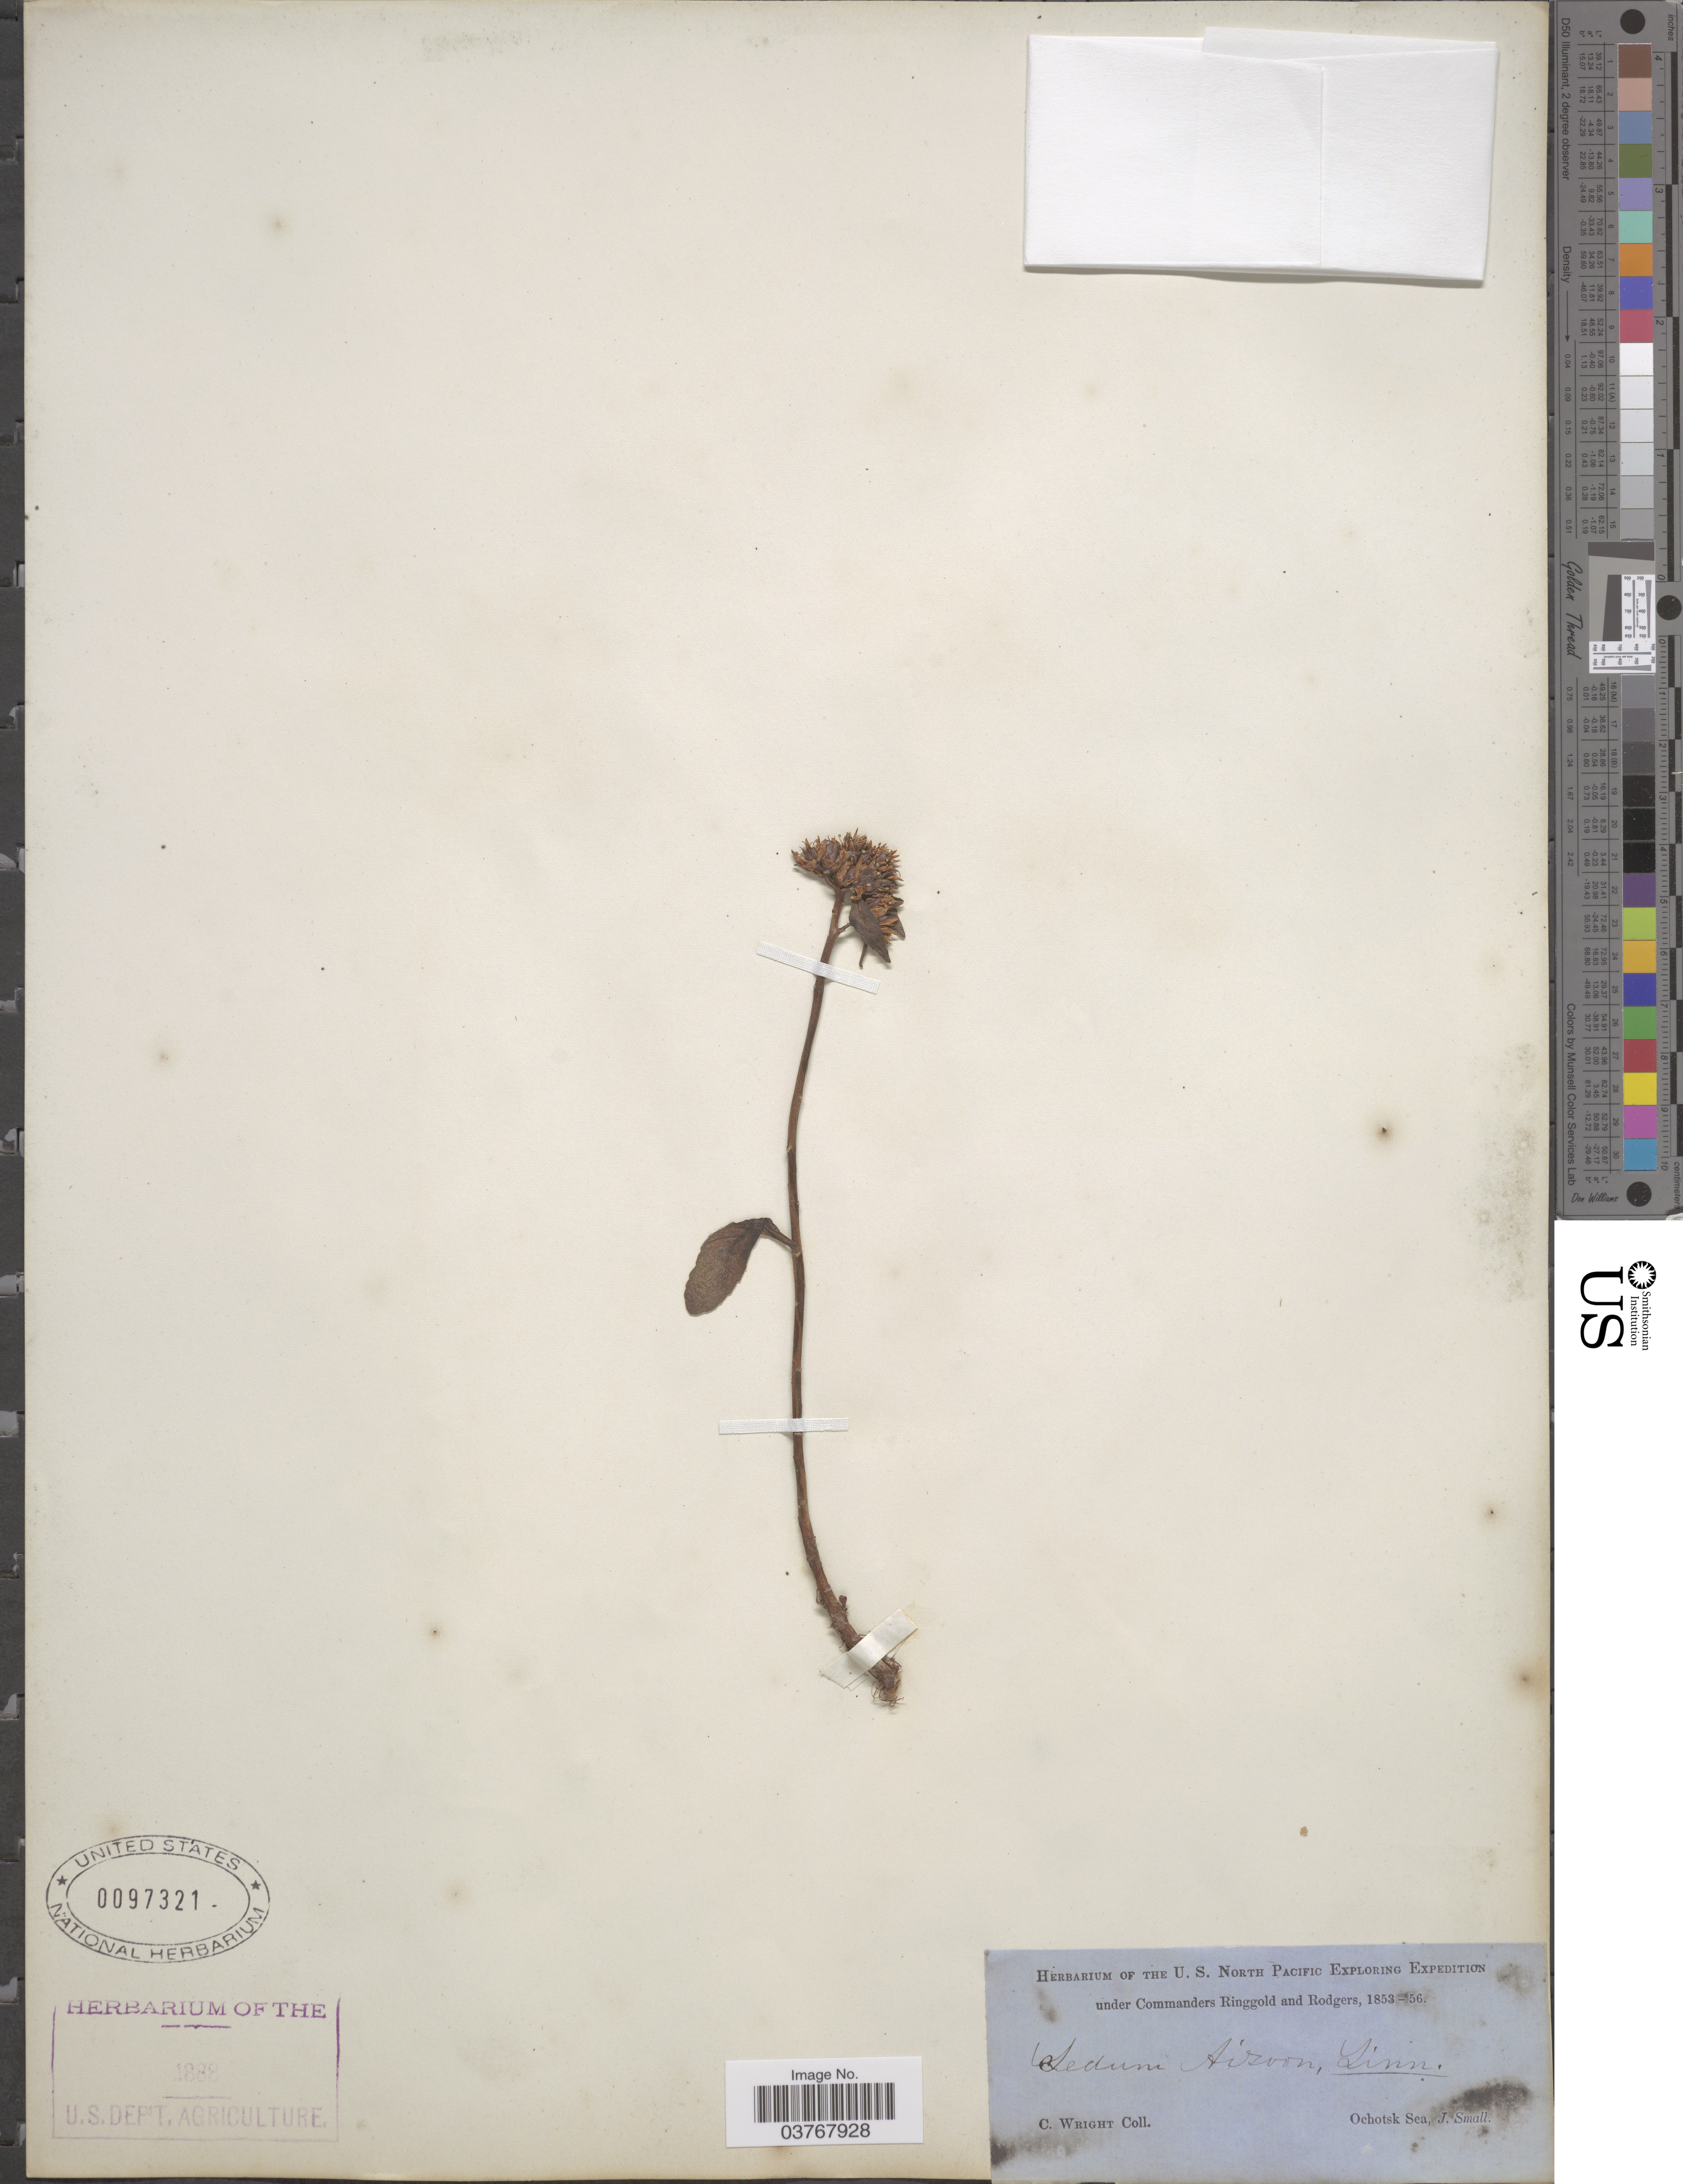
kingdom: Plantae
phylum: Tracheophyta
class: Magnoliopsida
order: Saxifragales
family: Crassulaceae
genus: Phedimus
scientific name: Phedimus aizoon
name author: (L.) 't Hart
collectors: C. Wright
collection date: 1853/1856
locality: Ochotsk Sea.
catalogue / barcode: US 97321